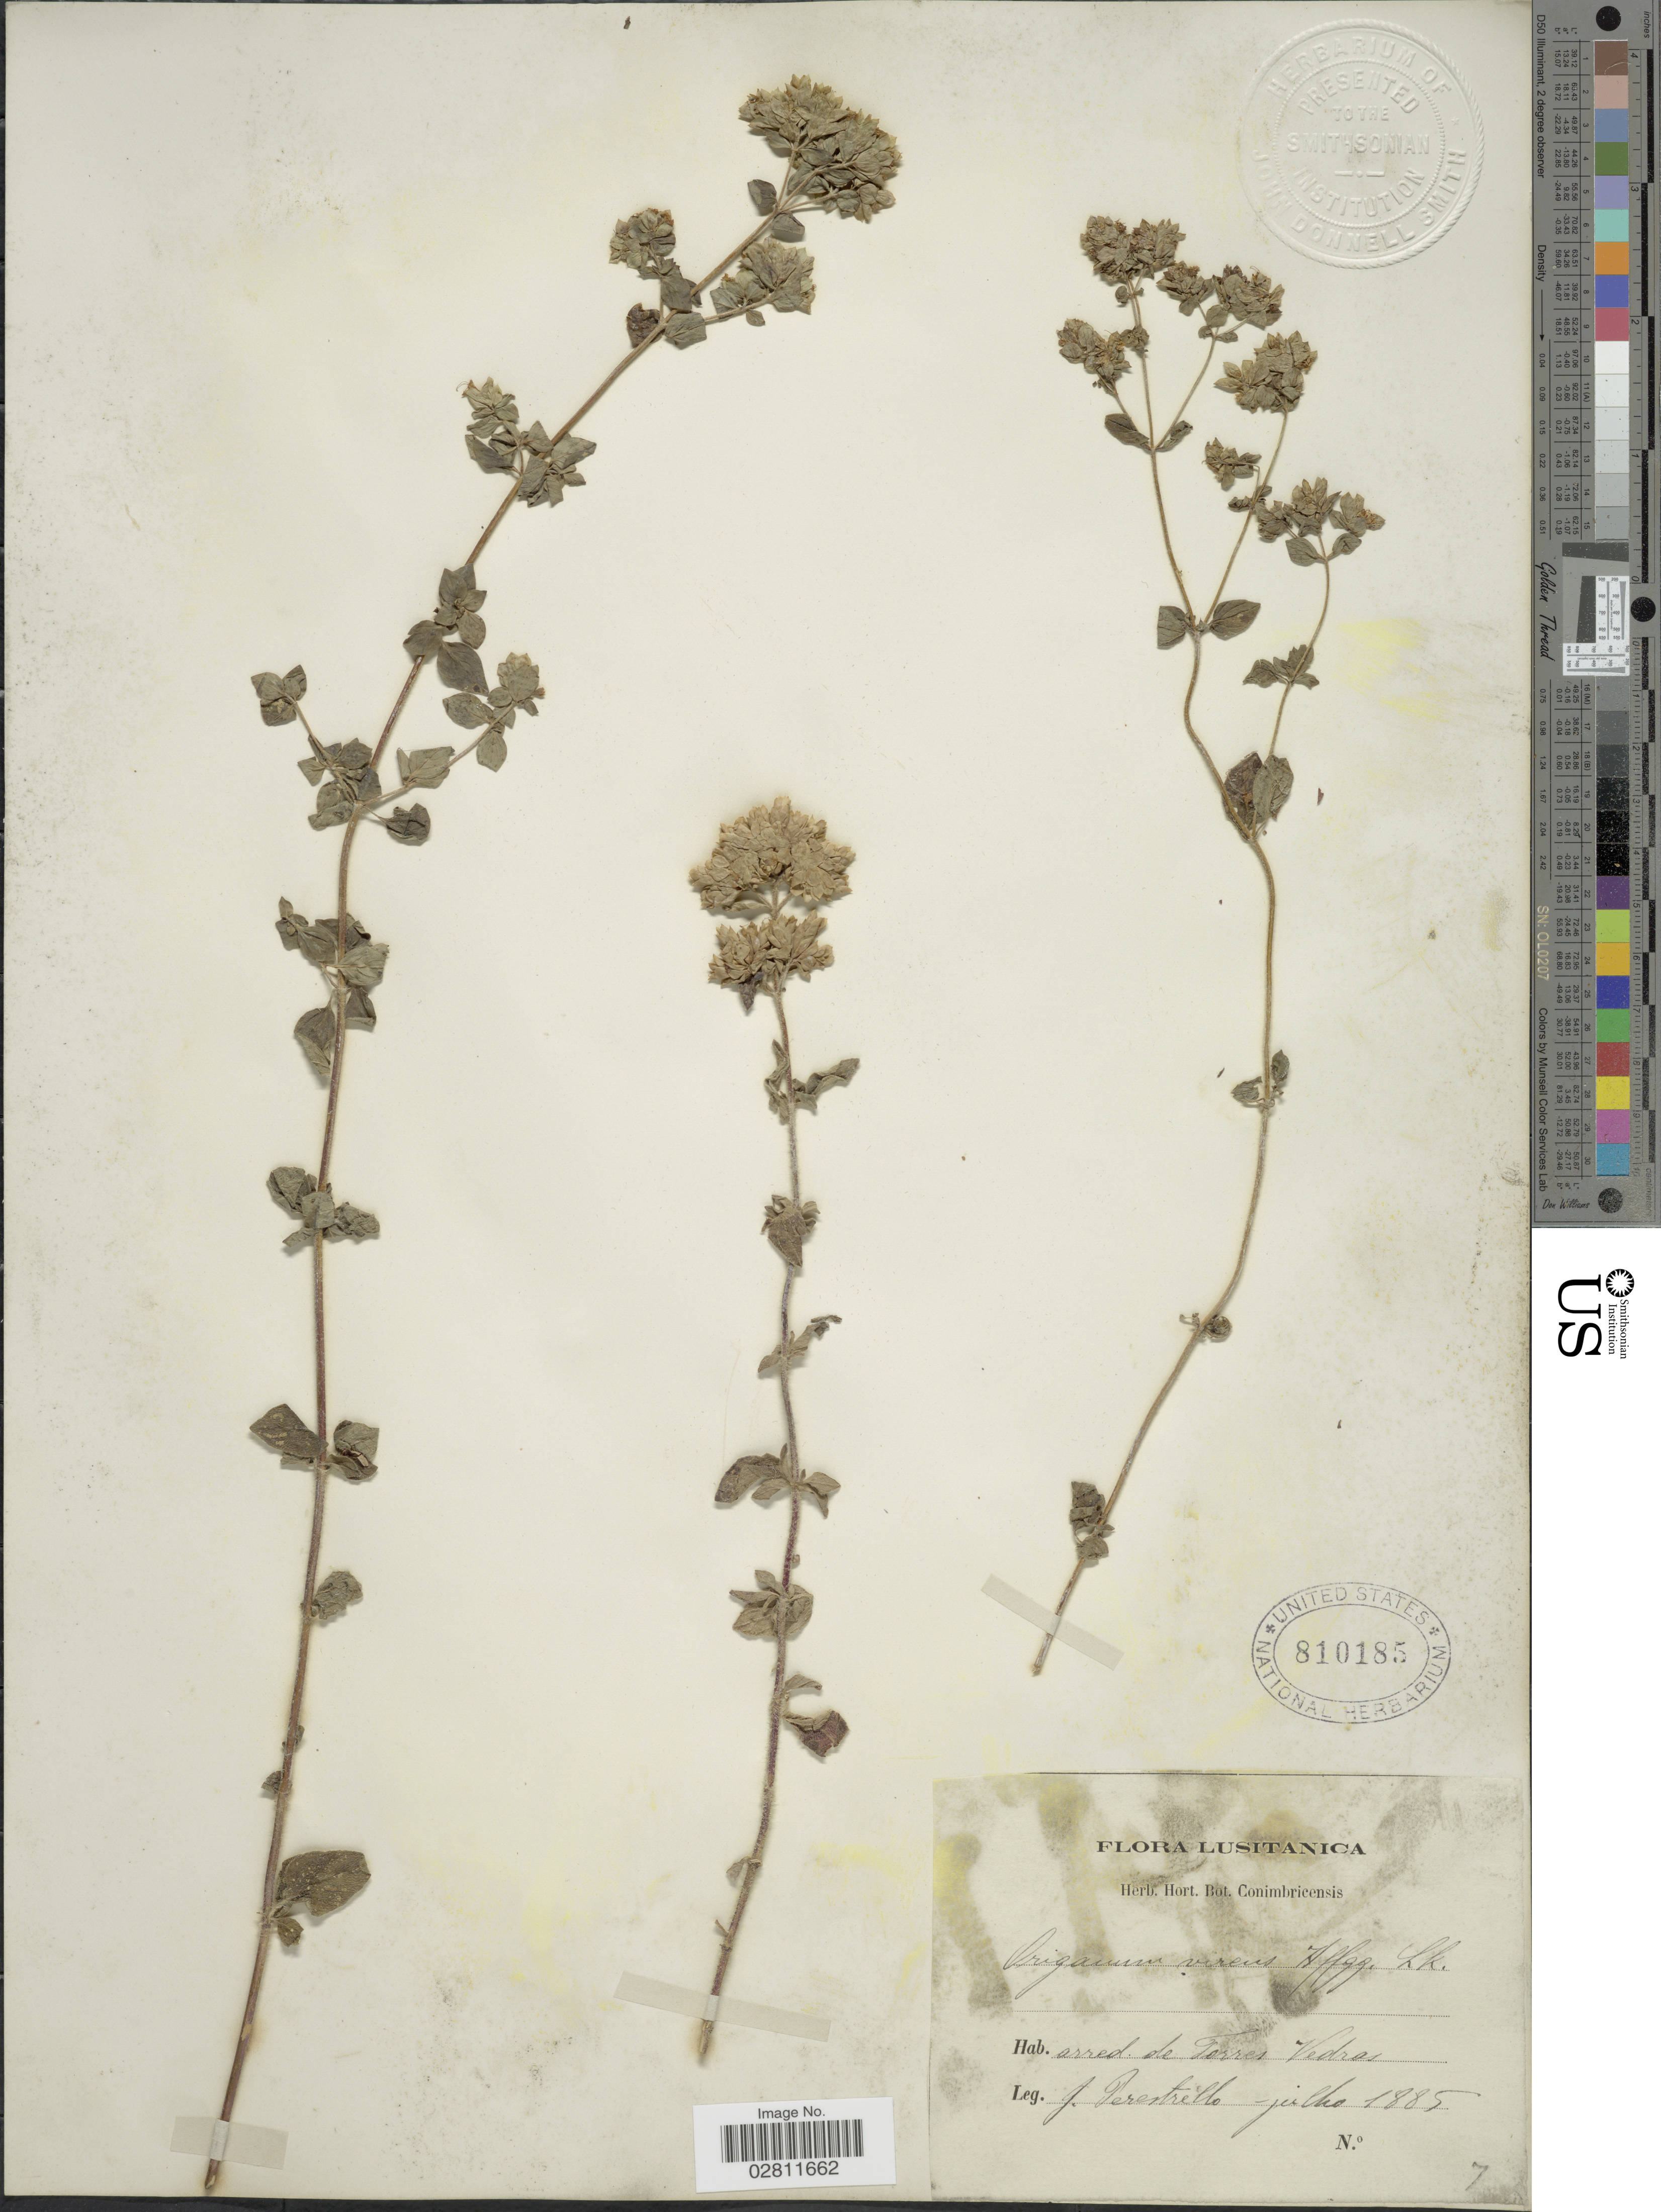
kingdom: Plantae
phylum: Tracheophyta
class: Magnoliopsida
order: Lamiales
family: Lamiaceae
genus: Origanum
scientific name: Origanum vulgare subsp. virens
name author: (Hoffmanns. & Link) Ietsw.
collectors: J. Perestrello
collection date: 1885-07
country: Portugal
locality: Lusitanica, arred. de Torres Vedras.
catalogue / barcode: US 810185